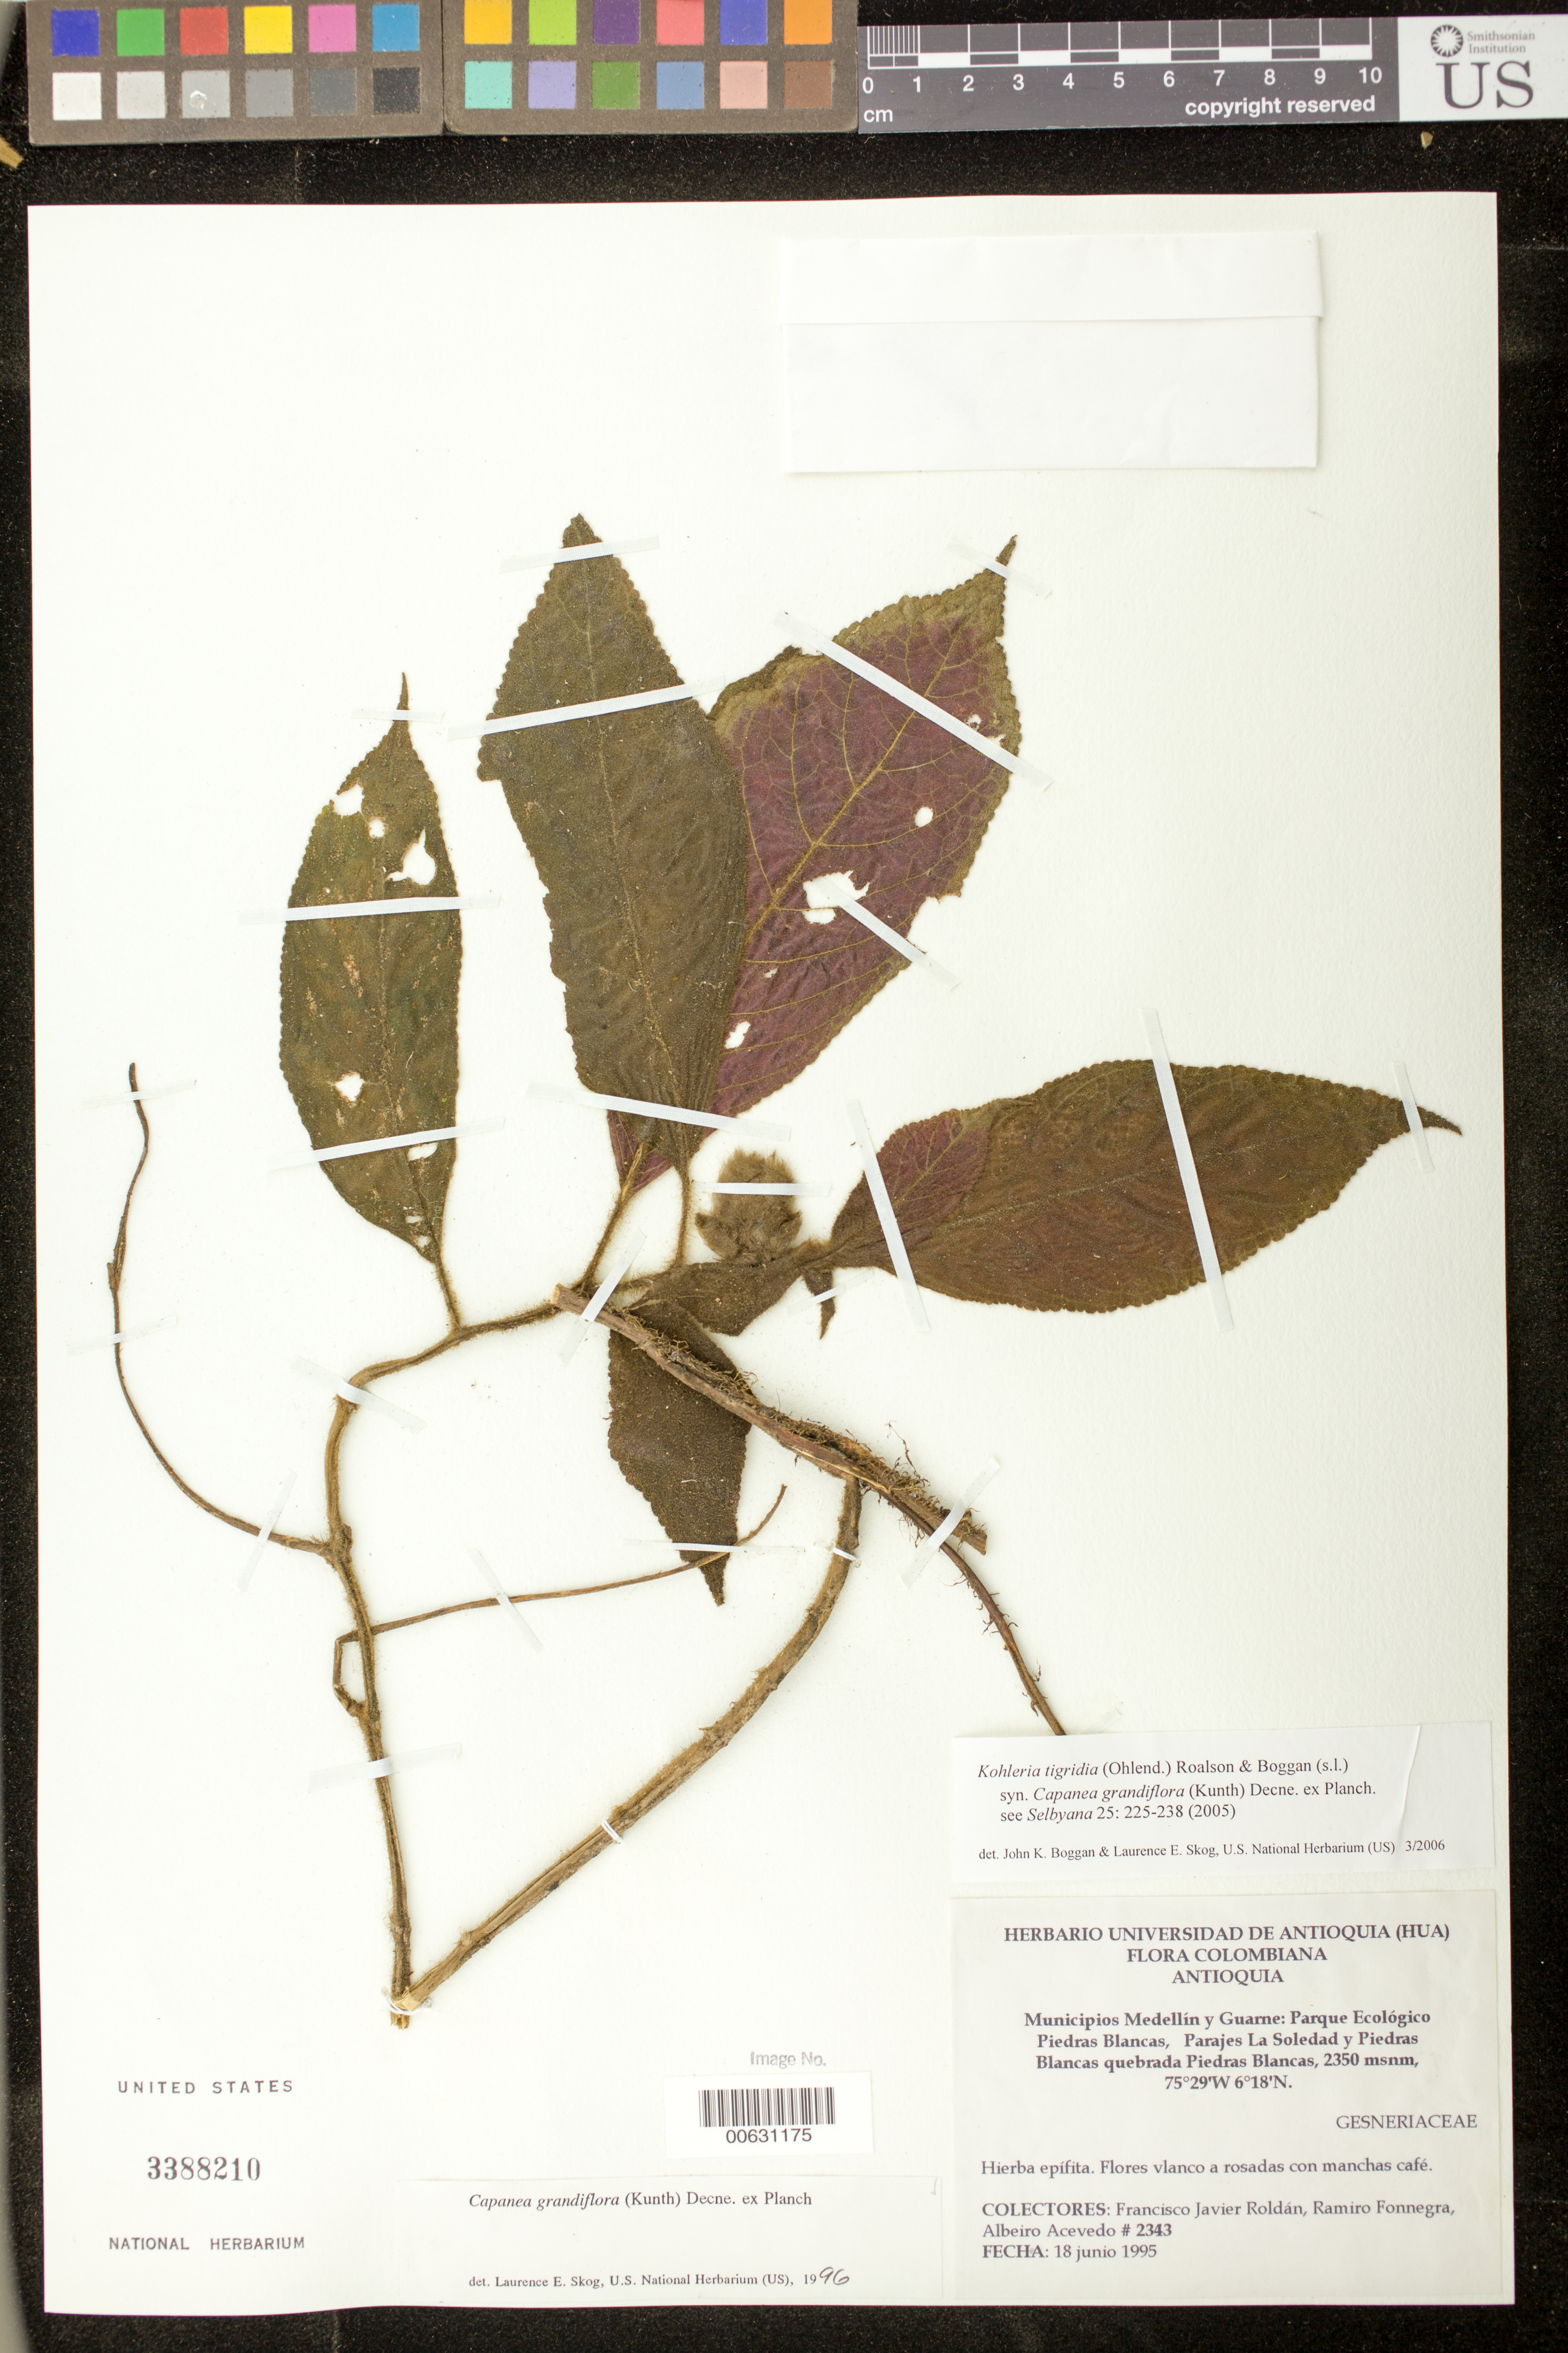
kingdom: Plantae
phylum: Tracheophyta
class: Magnoliopsida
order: Lamiales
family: Gesneriaceae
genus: Kohleria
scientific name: Kohleria tigridia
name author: (Ohlend.) Roalson & Boggan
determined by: Boggan, J. K.; Skog, L. E.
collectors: F. J. Roldán, R. Fonnegra G. & A. Acevedo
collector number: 2343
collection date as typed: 18 Jun 1995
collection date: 1995-06-18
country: Colombia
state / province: Antioquia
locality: Municipios Medellín y Guarne: Parque Ecológica Piedras Blancas, Parejes La Soledad y Piedras Blancas quebrada Piedras Blancas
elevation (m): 2350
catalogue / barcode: US 3388210